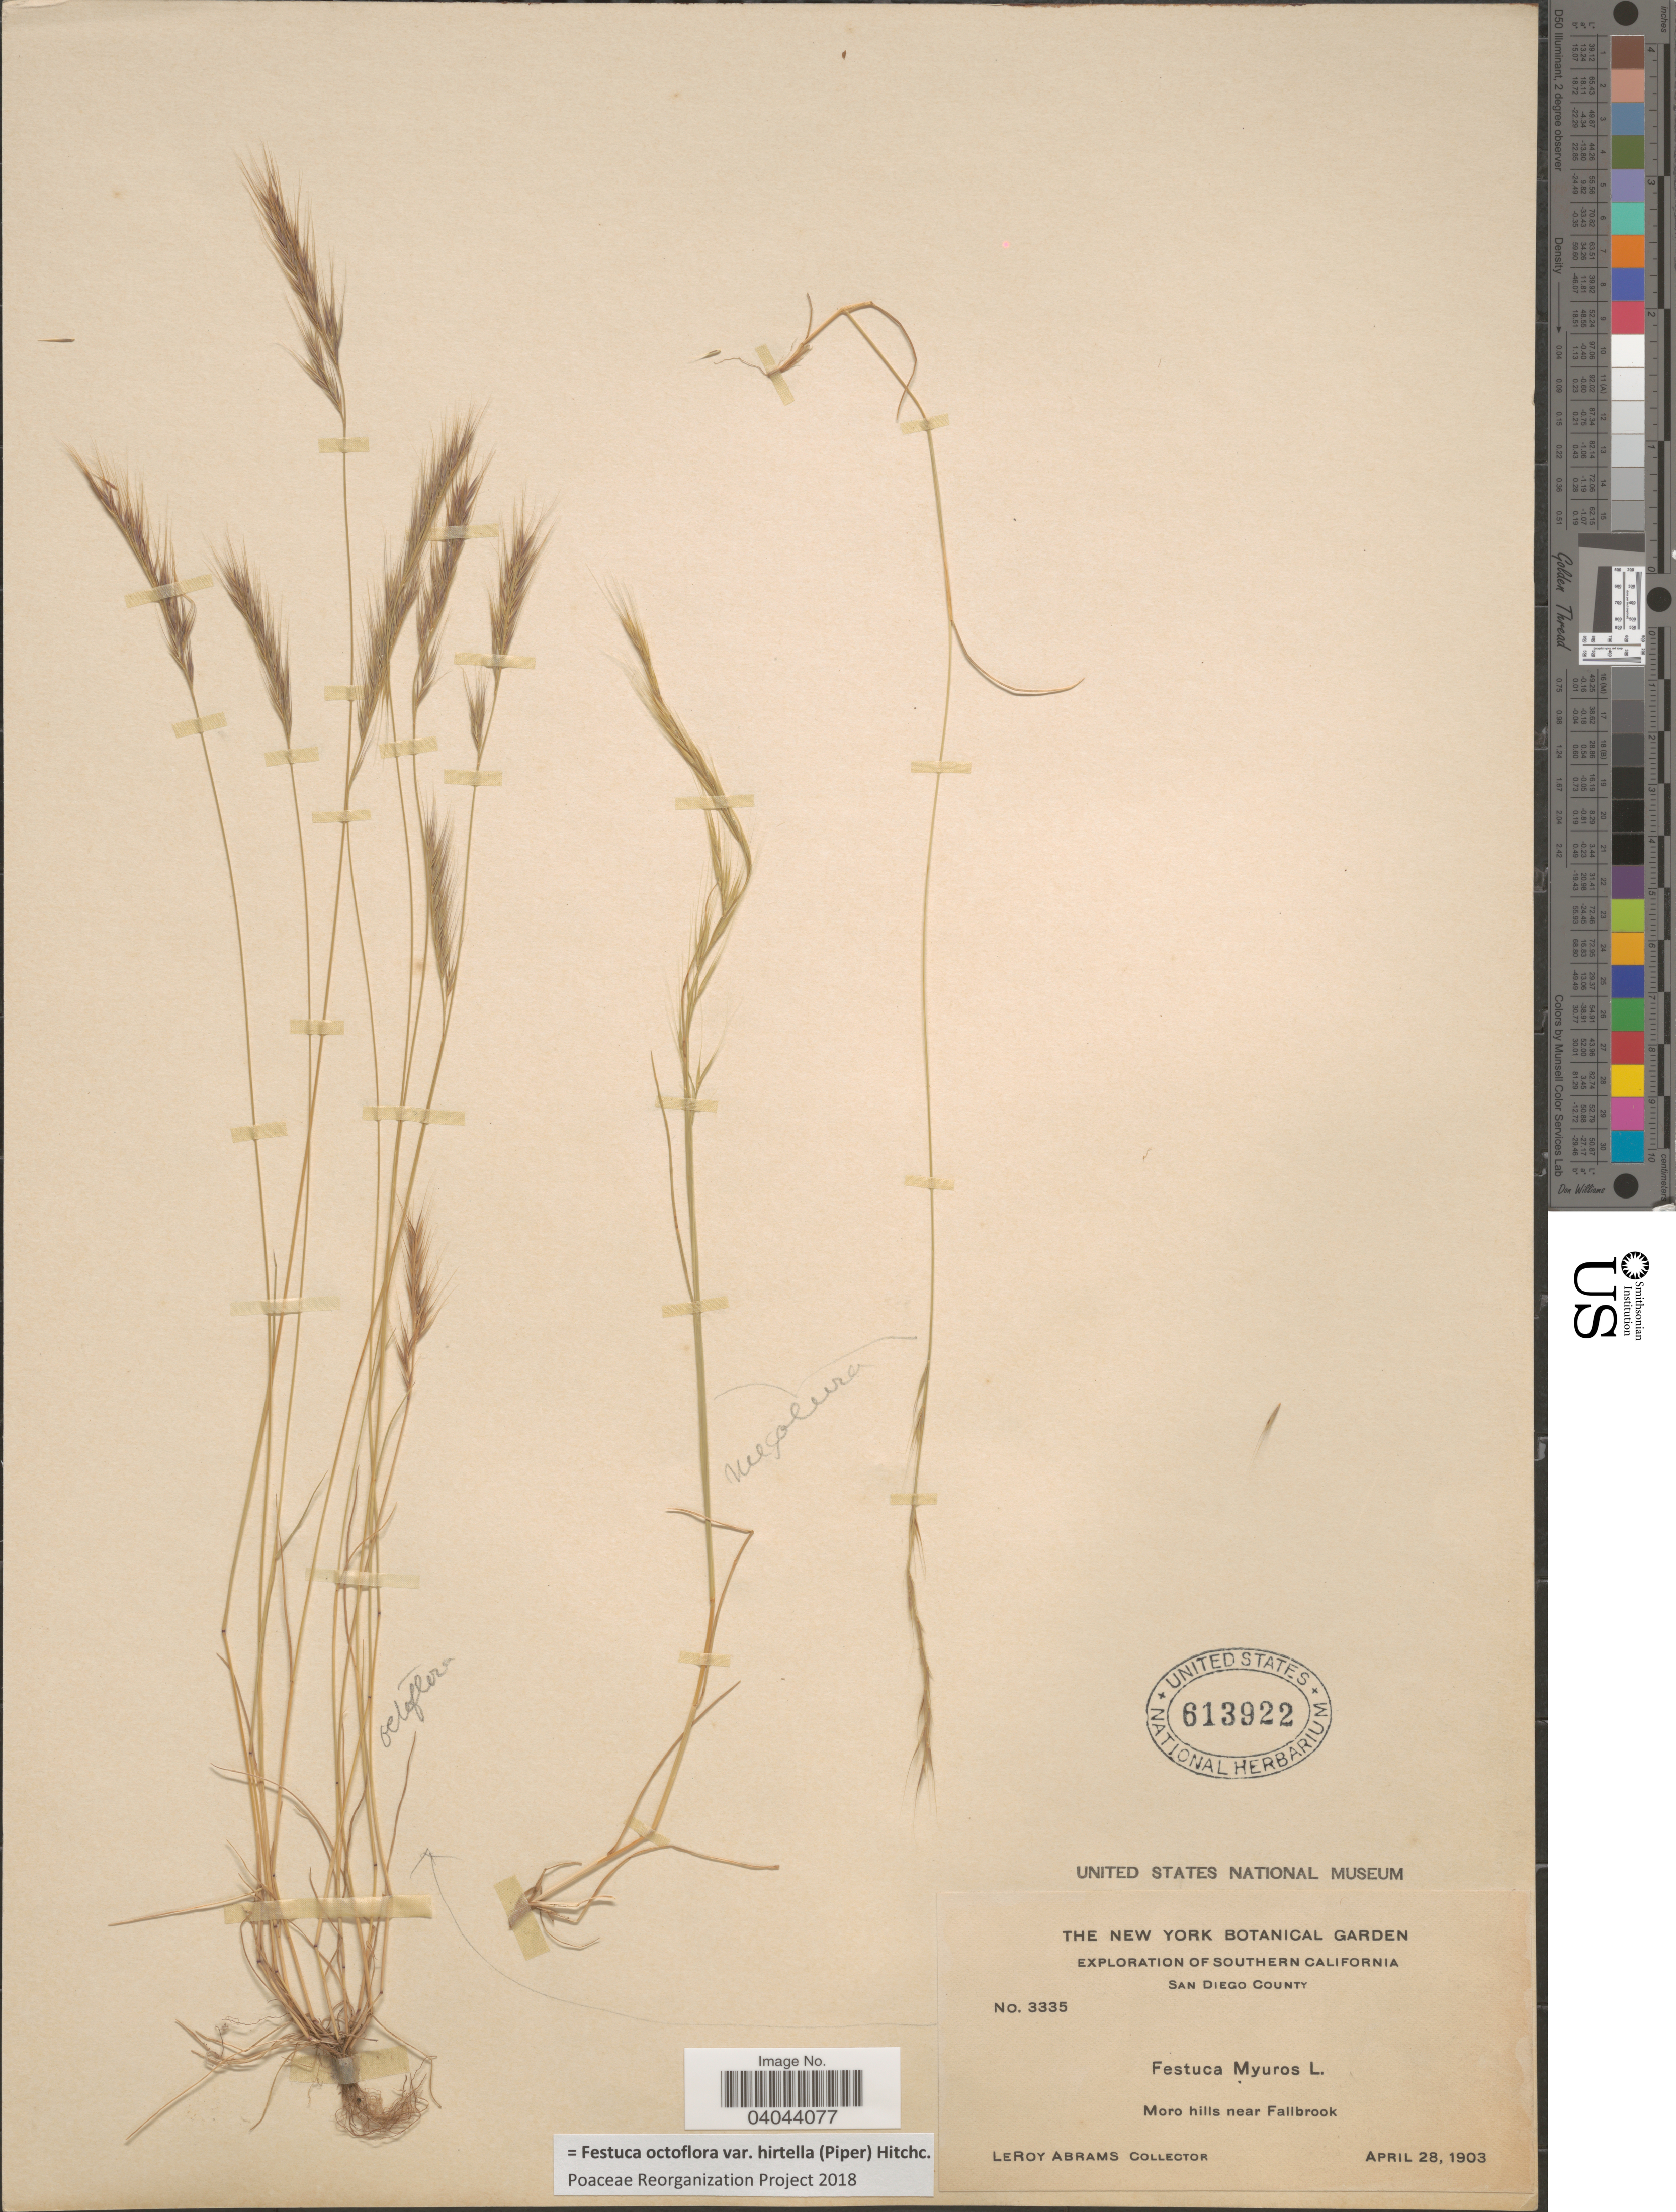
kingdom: Plantae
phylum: Tracheophyta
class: Liliopsida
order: Poales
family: Poaceae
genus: Festuca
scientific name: Festuca octoflora var. hirtella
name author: Piper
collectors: L. Abrams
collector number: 3335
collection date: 1903-04-28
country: United States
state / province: California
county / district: San Diego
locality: Southern California. San Diego County. Moro hills near Fallbrook.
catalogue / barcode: US 613922